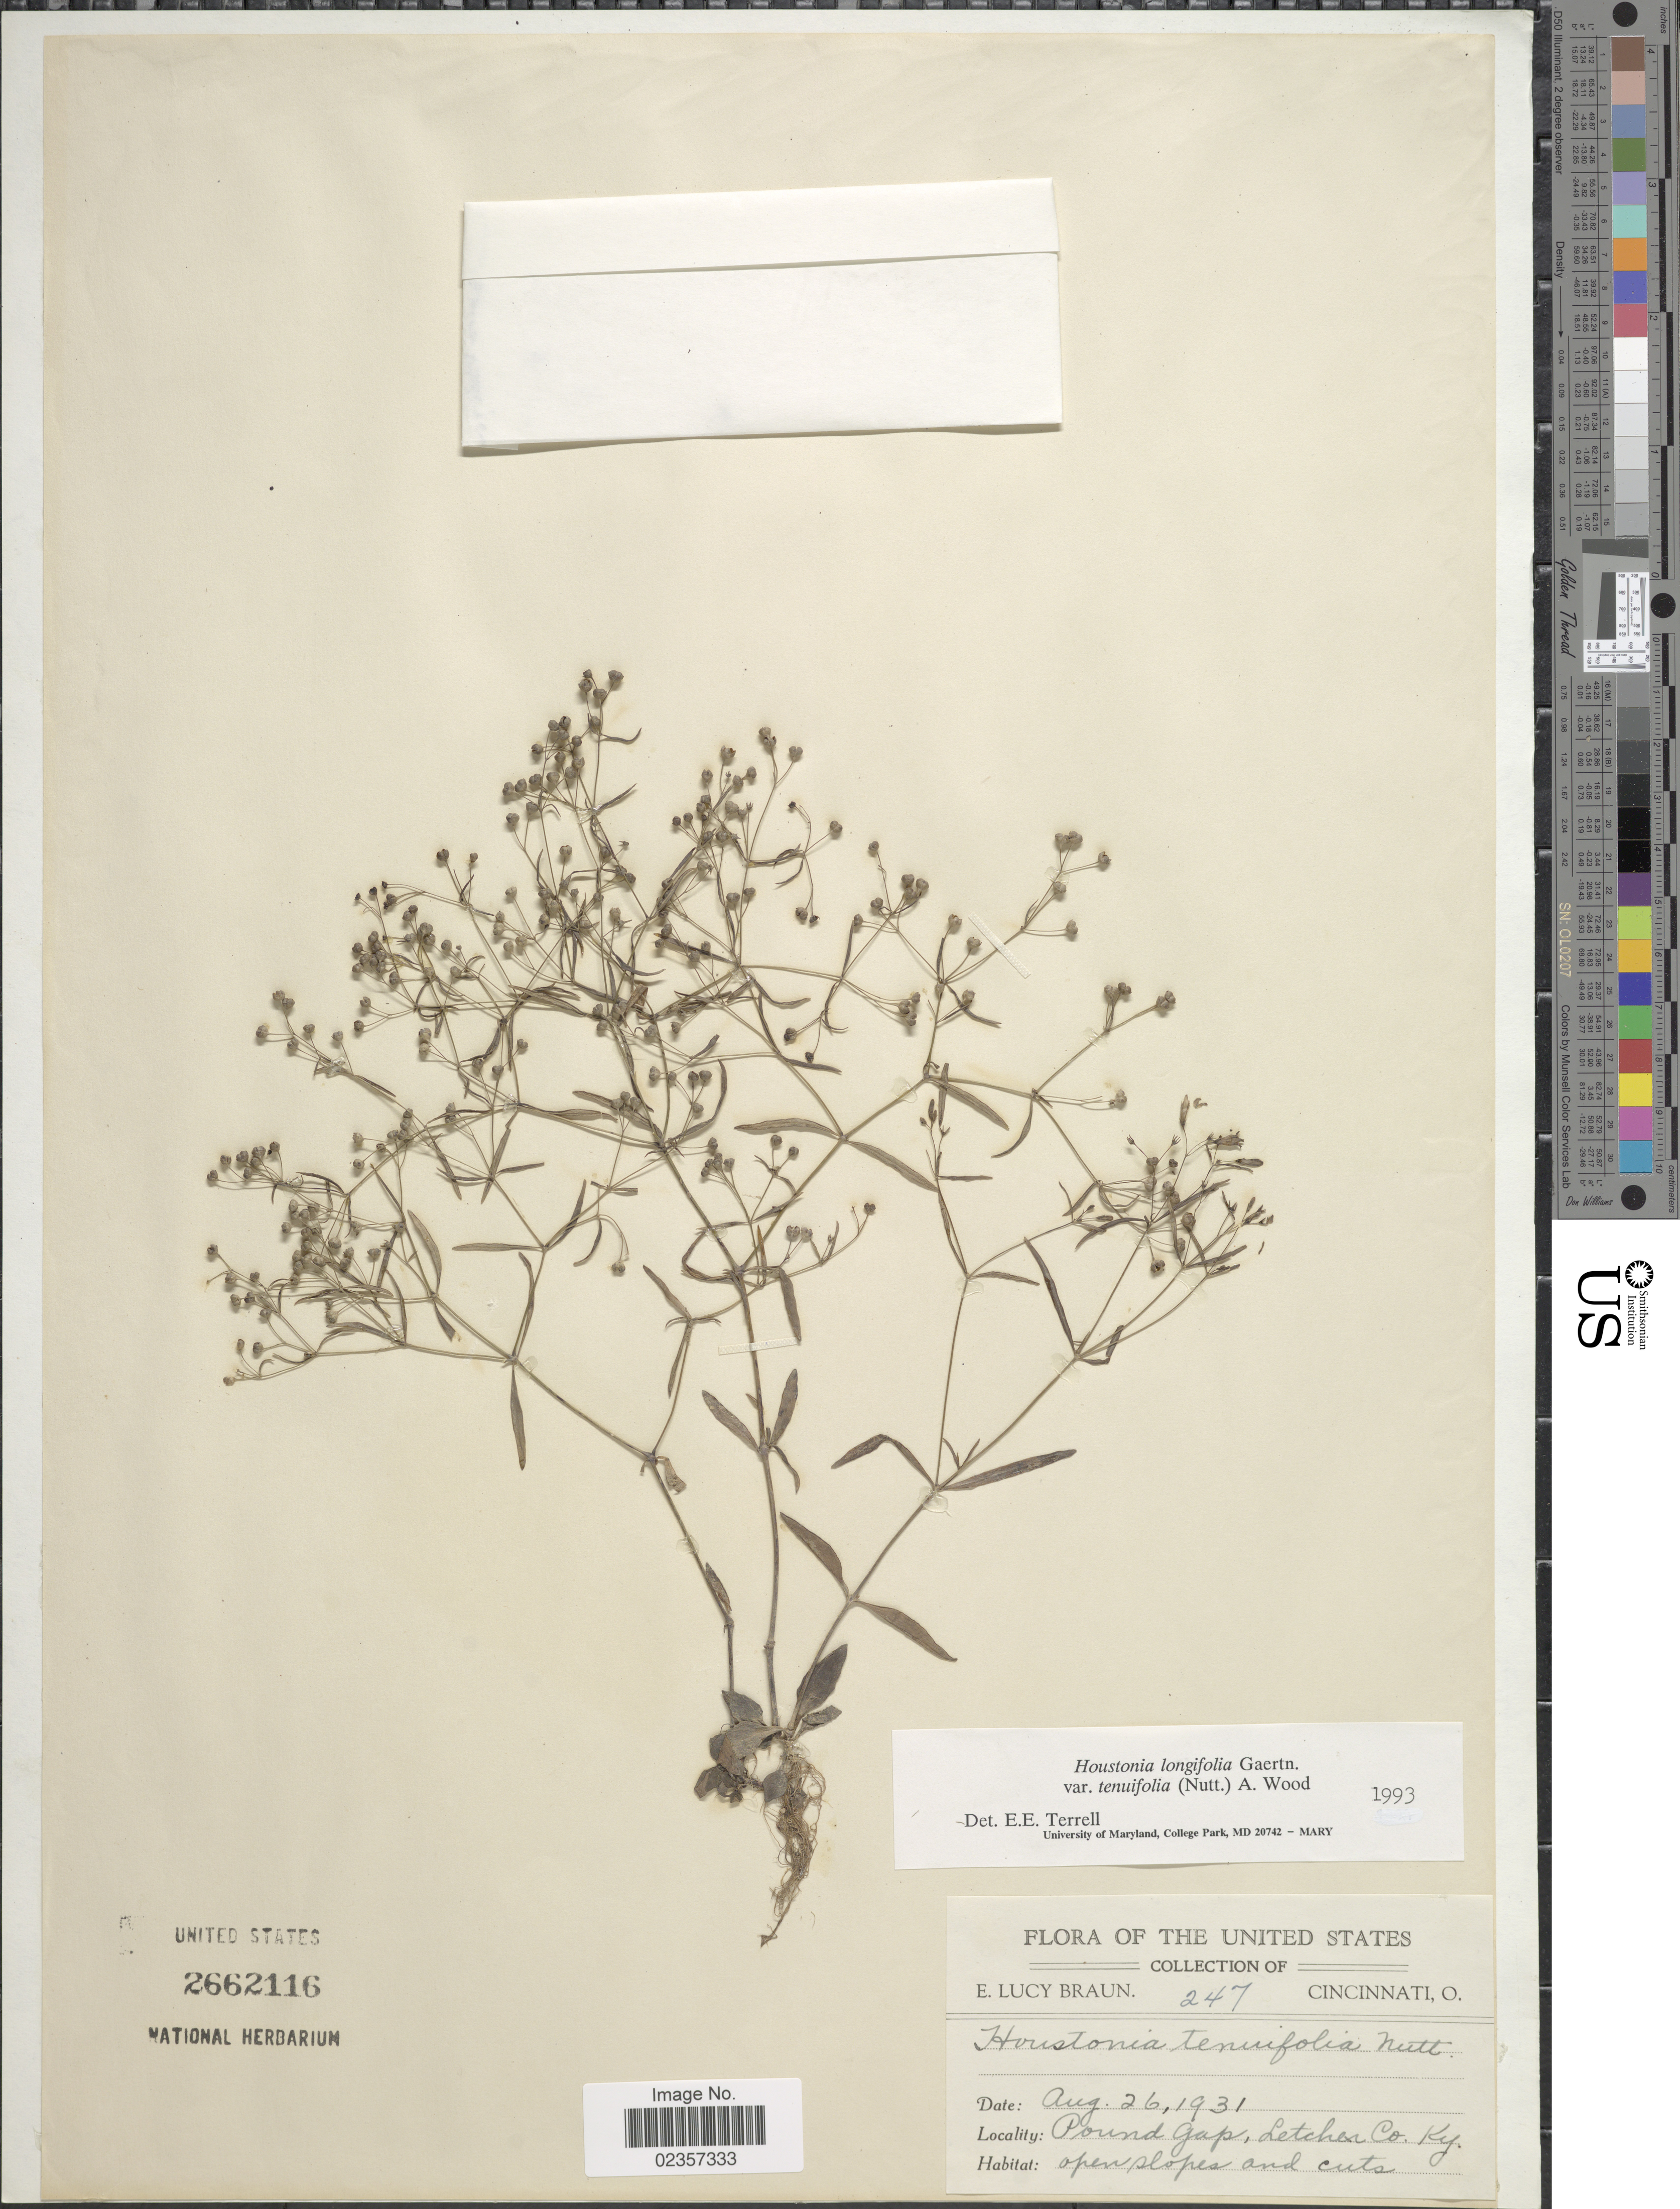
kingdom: Plantae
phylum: Tracheophyta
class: Magnoliopsida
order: Gentianales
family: Rubiaceae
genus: Houstonia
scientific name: Houstonia longifolia var. tenuifolia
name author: (Nutt.) Alph. Wood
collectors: E. L. Braun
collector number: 247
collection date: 1931-08-26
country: United States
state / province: Kentucky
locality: Pound Gap, Letcher Co.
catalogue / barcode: US 2662116